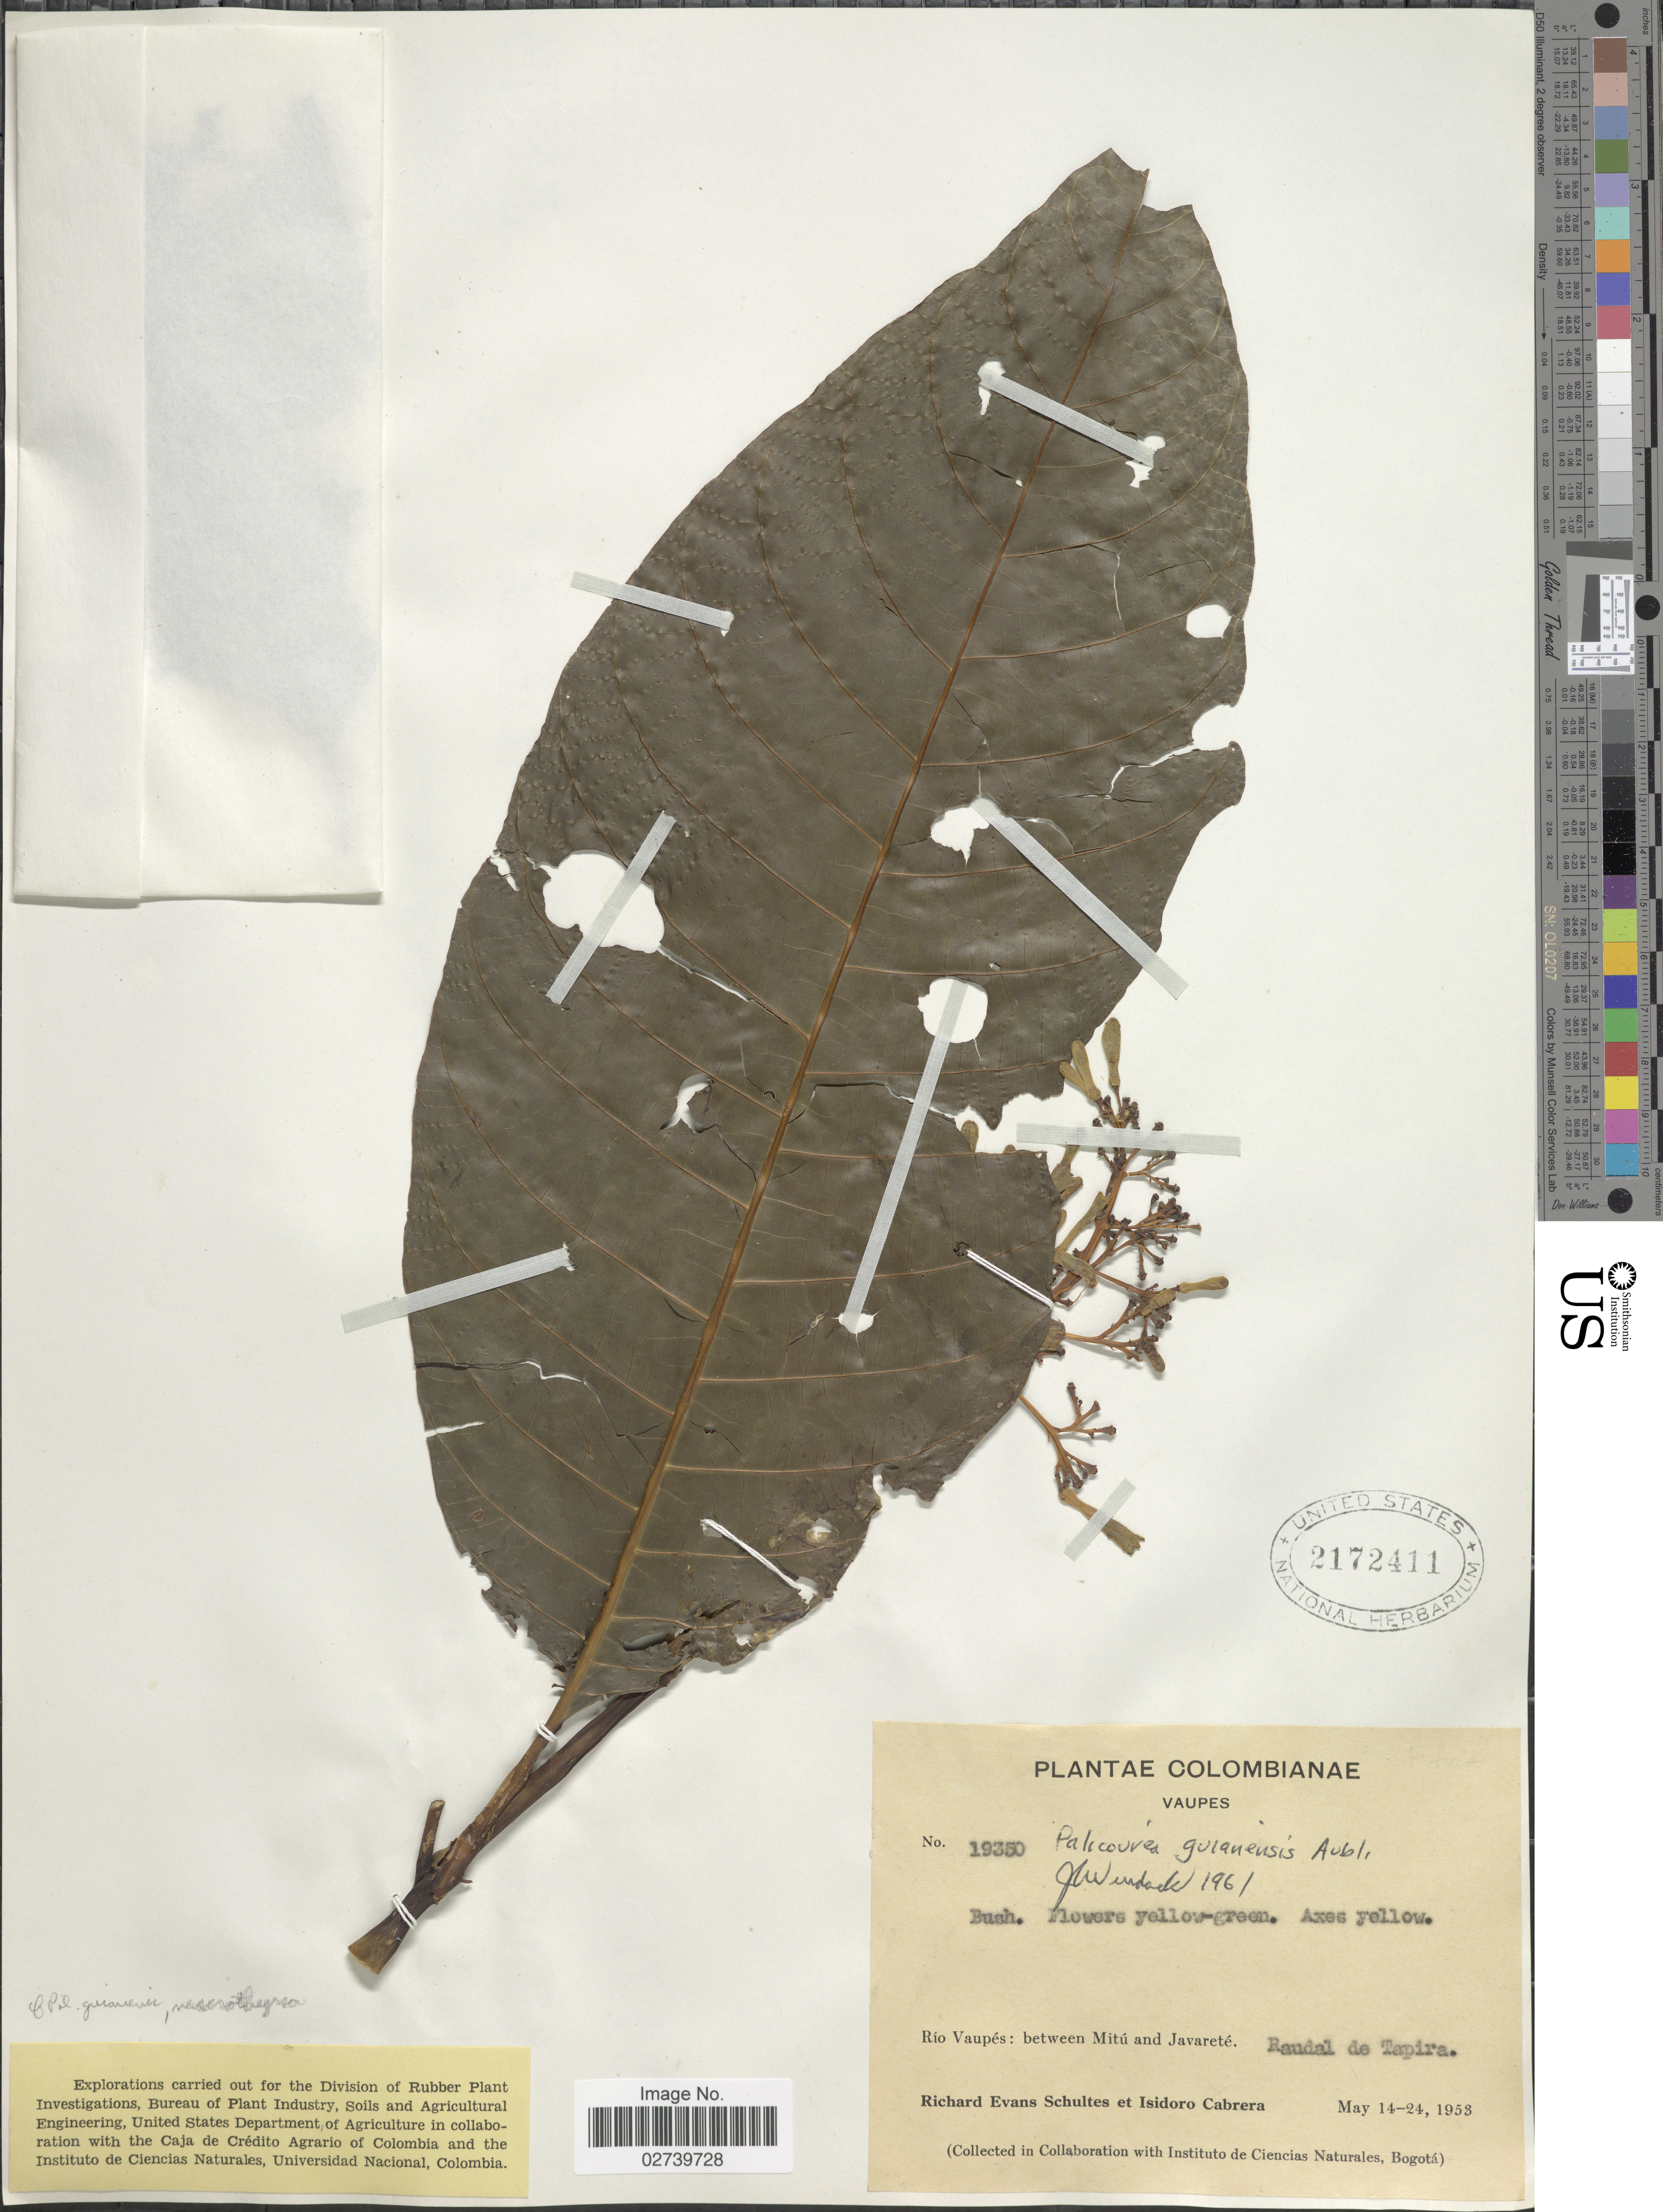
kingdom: Plantae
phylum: Tracheophyta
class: Magnoliopsida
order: Gentianales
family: Rubiaceae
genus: Palicourea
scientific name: Palicourea guianensis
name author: Aubl.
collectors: R. E. Schultes & I. Cabrera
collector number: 19350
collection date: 1953-05-14/1953-05-24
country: Colombia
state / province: Vaupés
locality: Río Vaupés: between Mitú and Javareté. Raudal de Tapira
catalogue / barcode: US 2172411